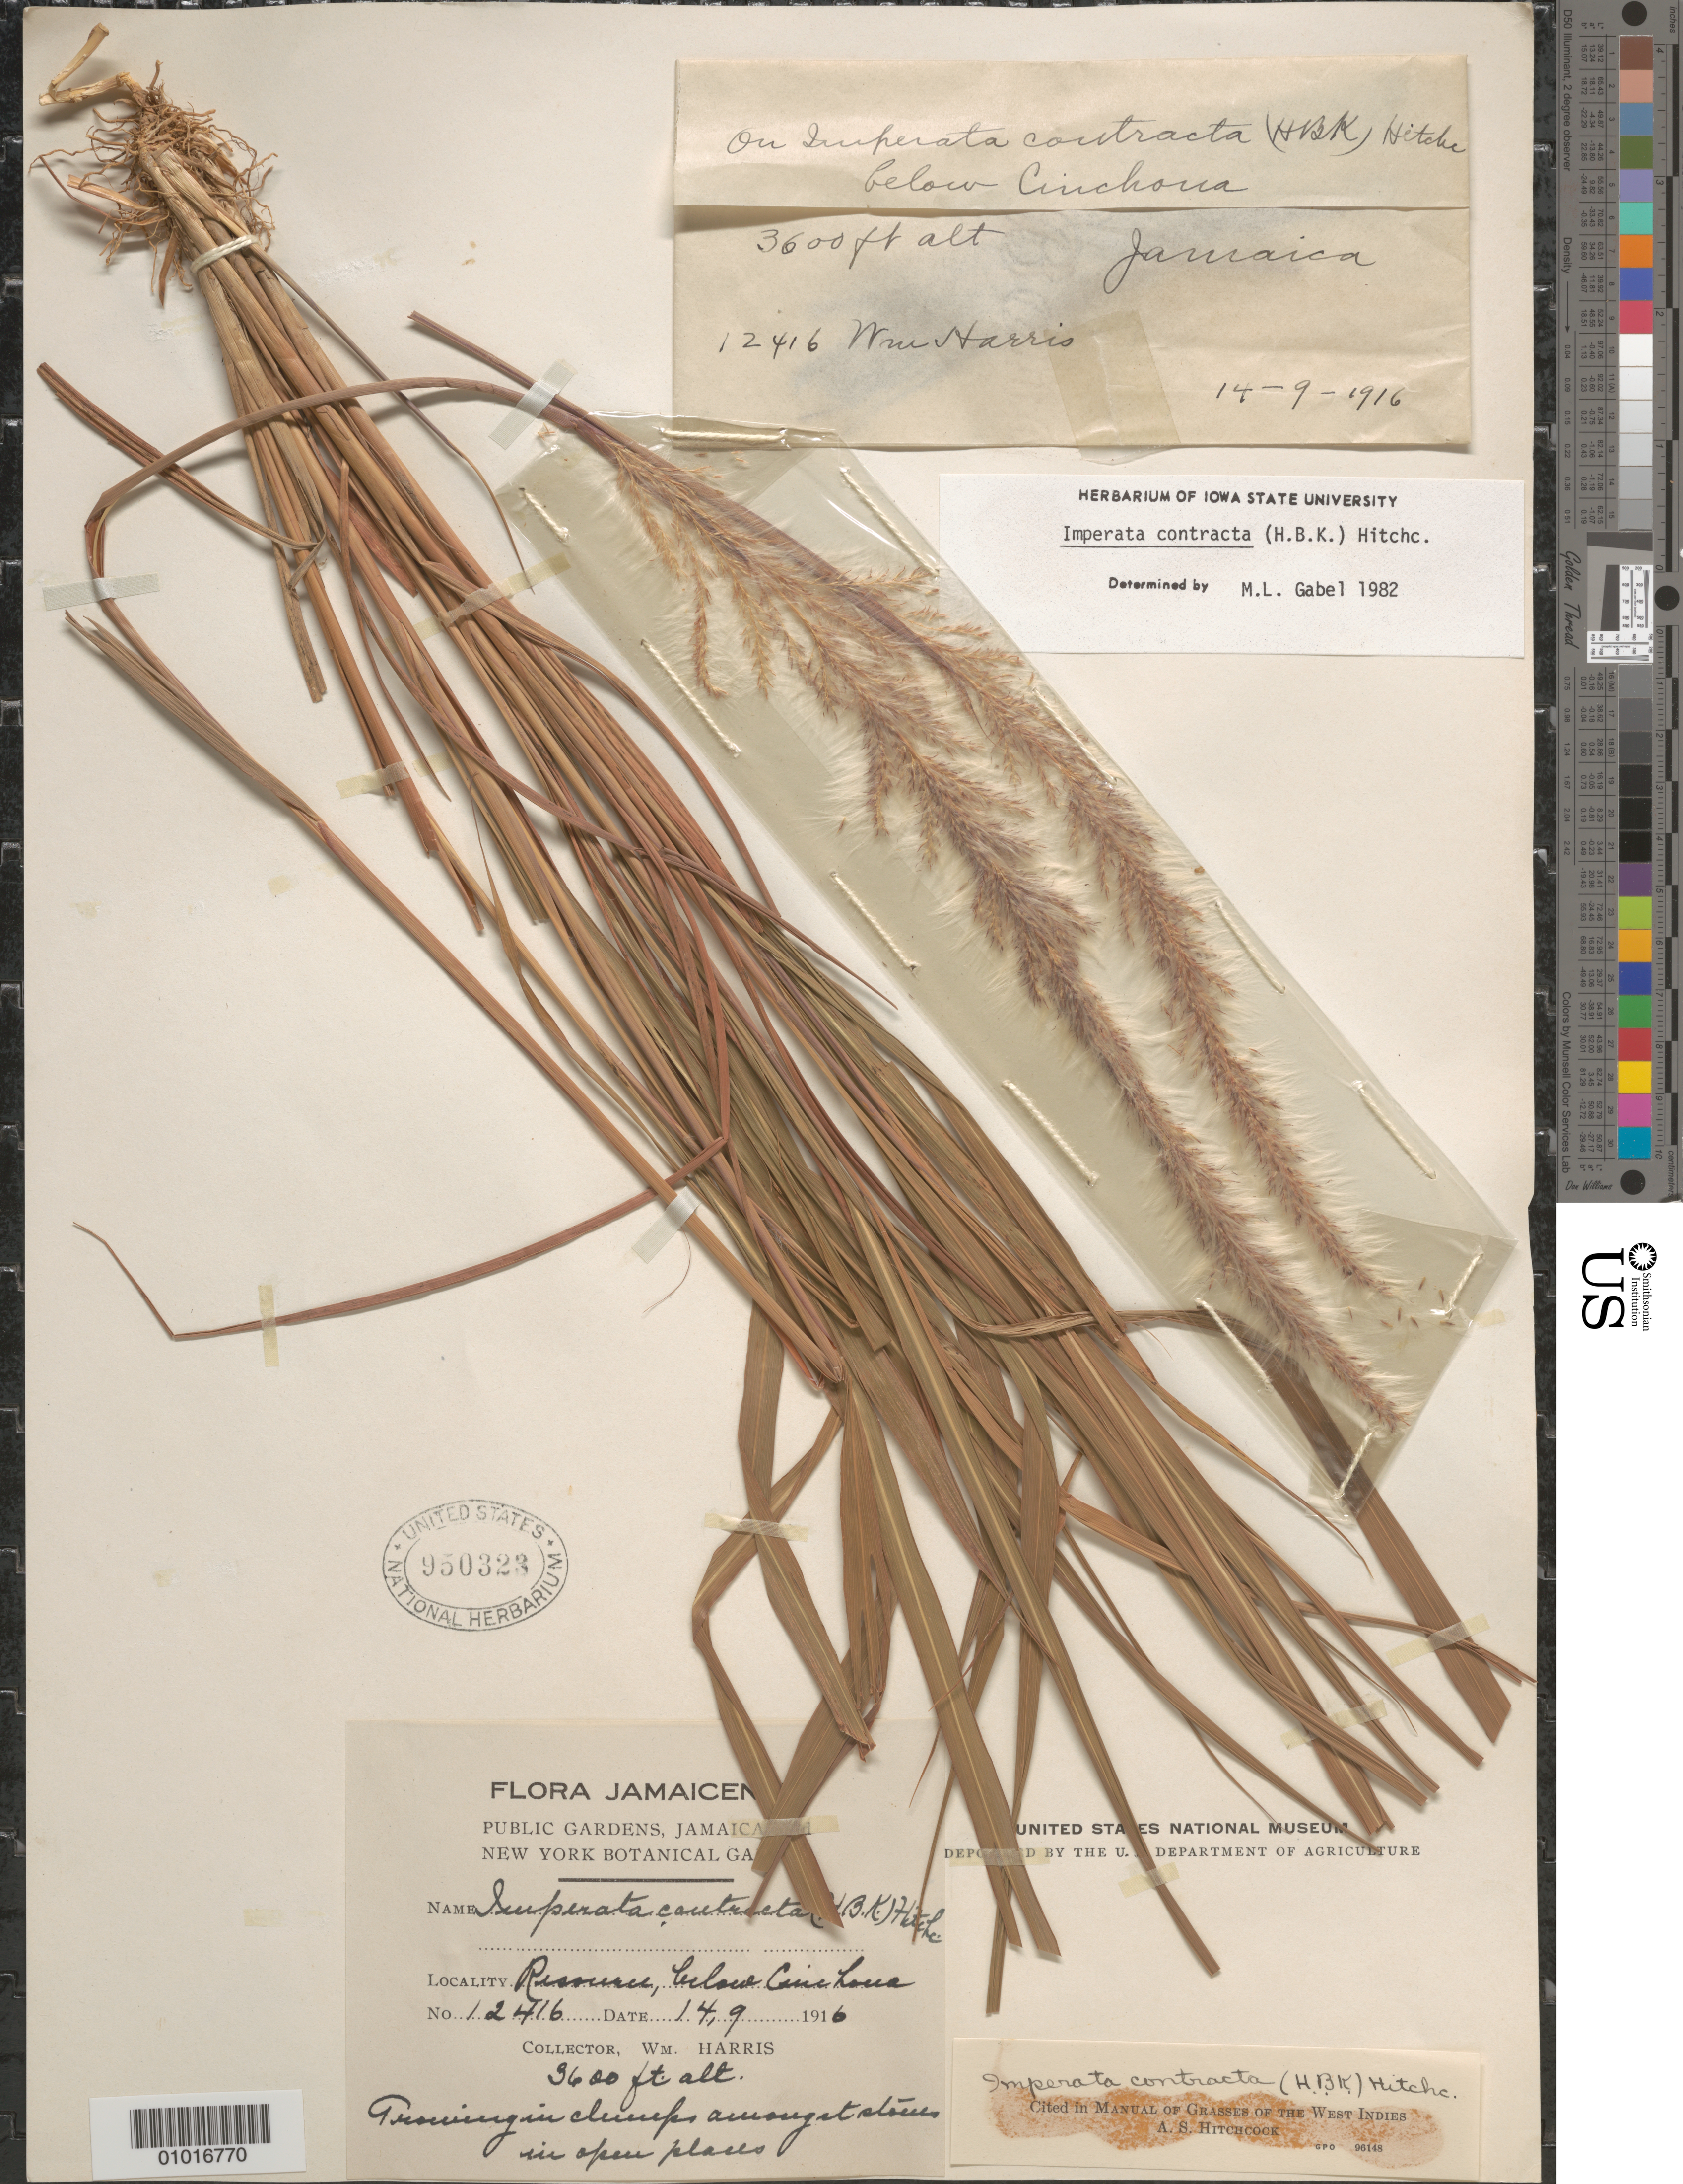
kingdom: Plantae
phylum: Tracheophyta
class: Liliopsida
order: Poales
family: Poaceae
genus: Imperata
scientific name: Imperata contracta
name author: (Kunth) Hitchc.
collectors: W. Harris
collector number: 12416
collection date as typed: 14 Sep 1916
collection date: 1916-09-14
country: Jamaica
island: Jamaica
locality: Risource, belane Cine Loua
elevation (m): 1097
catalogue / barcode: US 950323